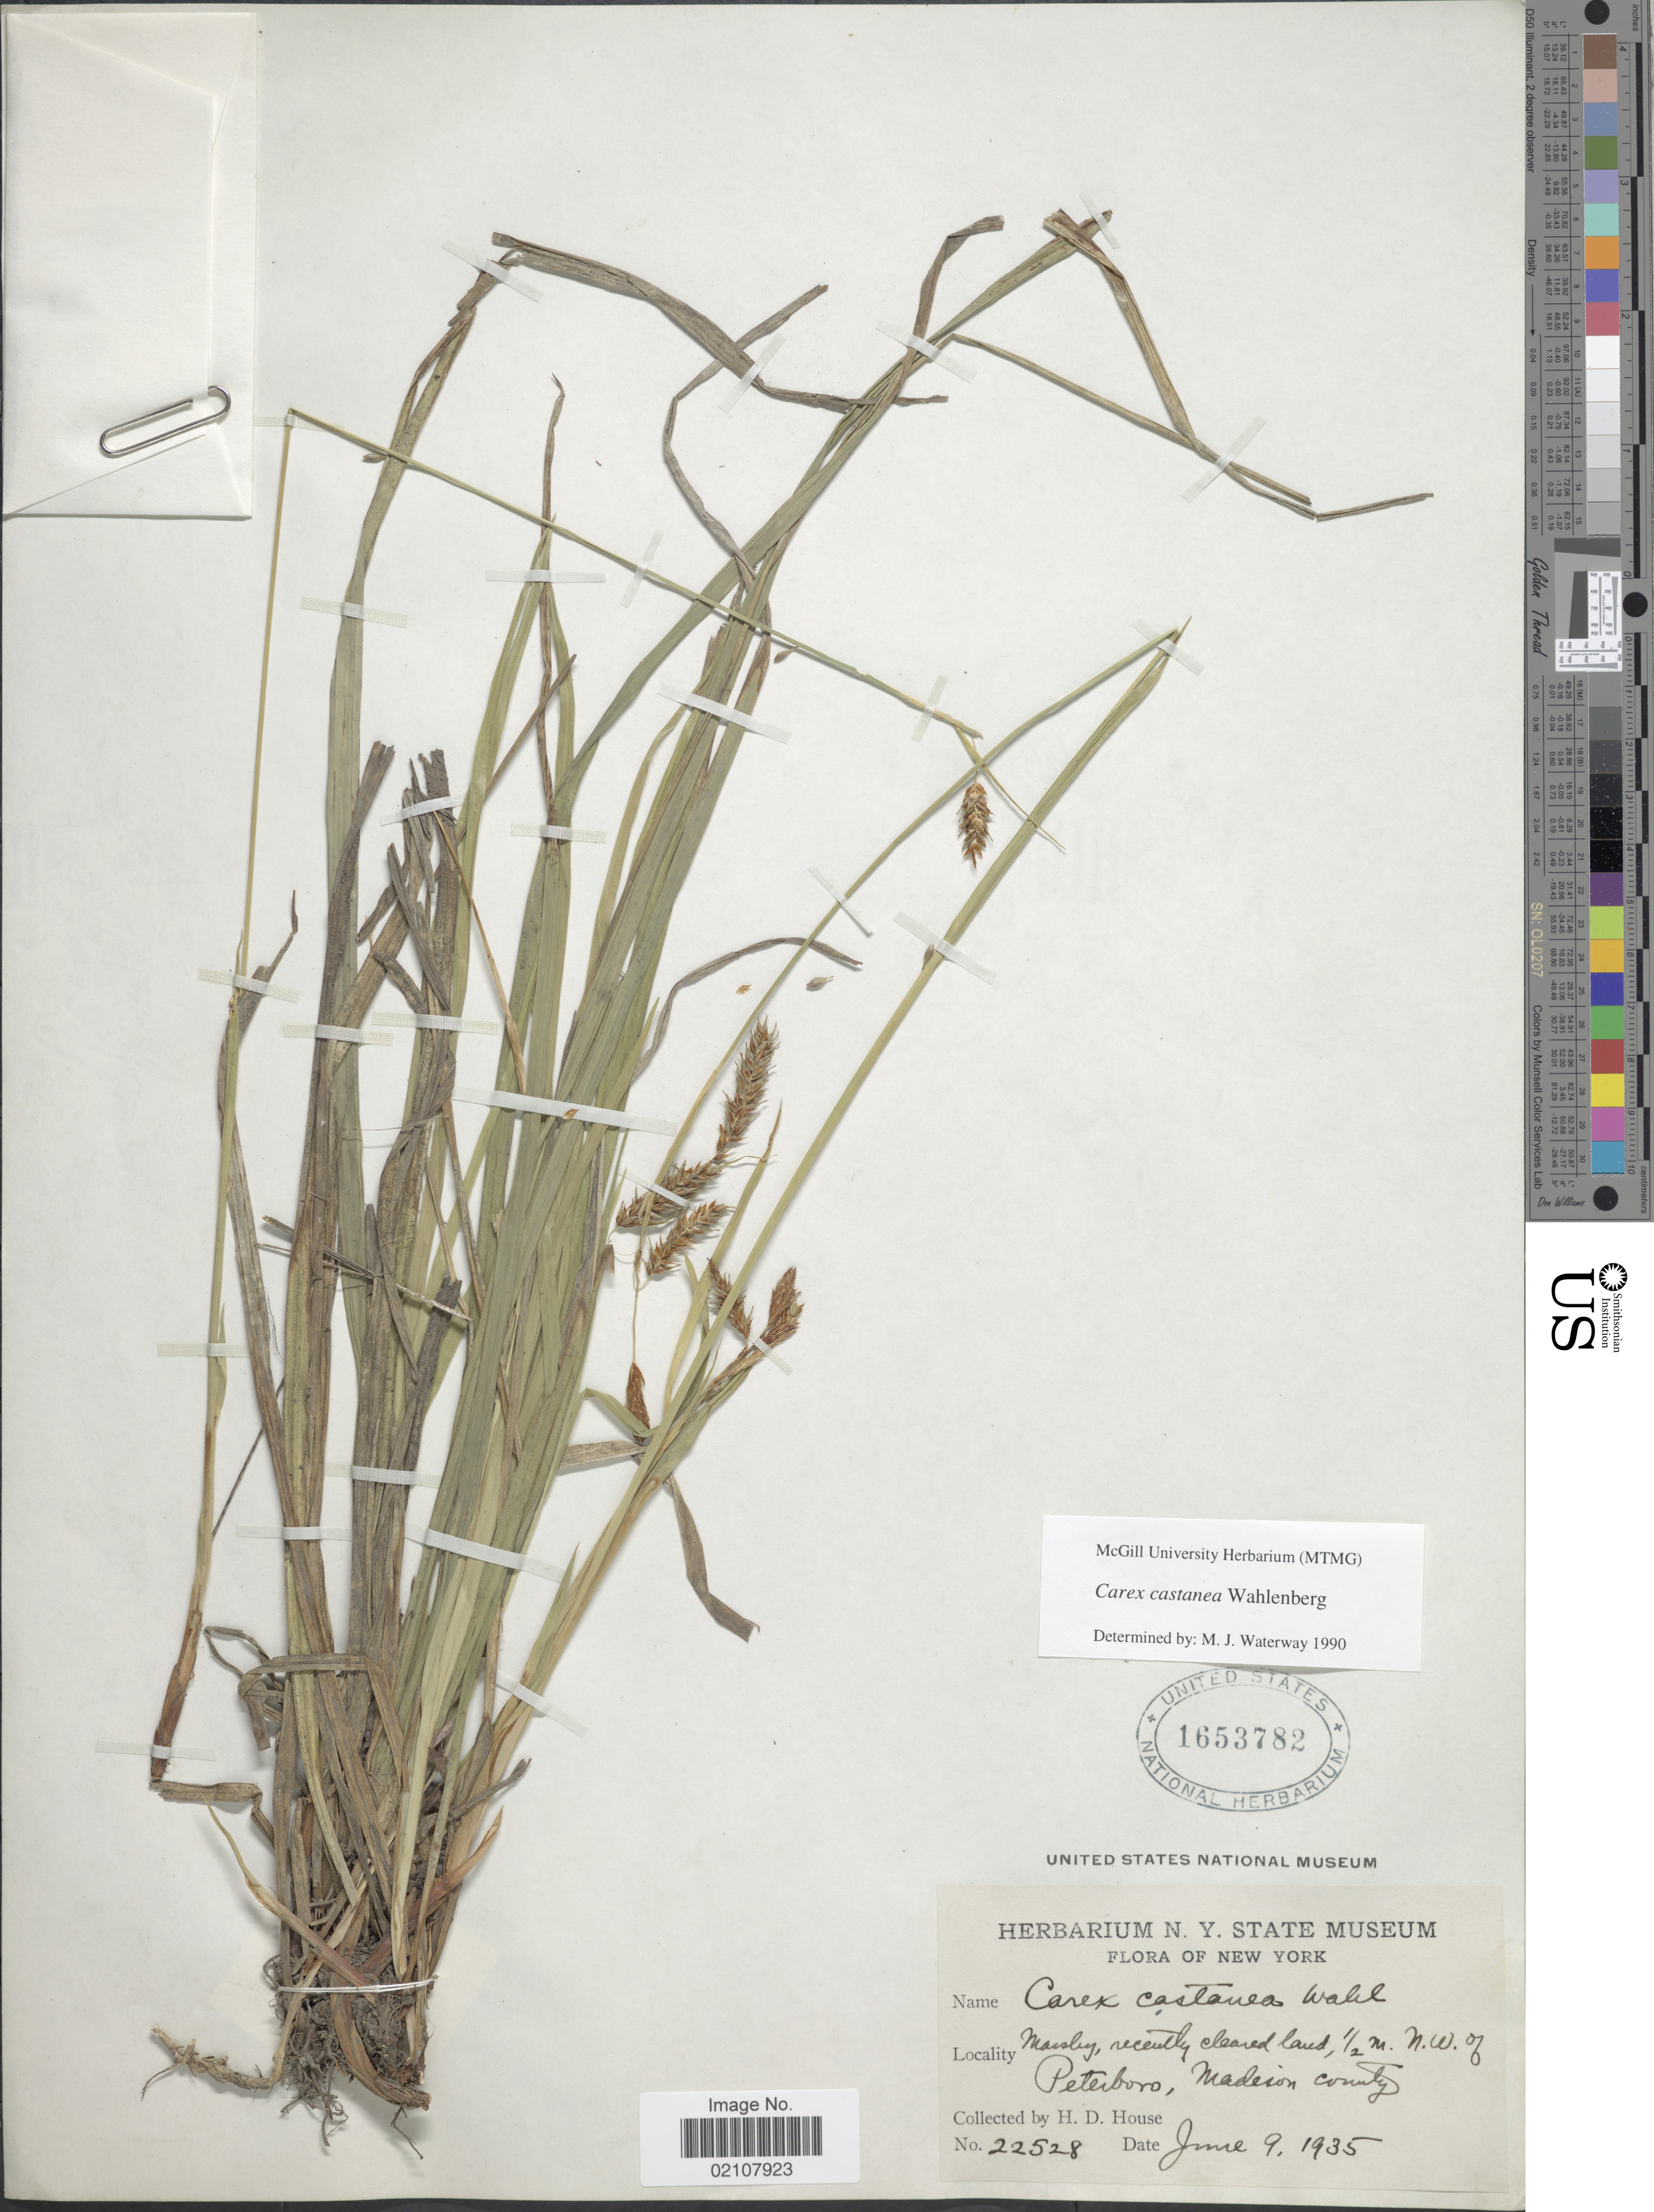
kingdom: Plantae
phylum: Tracheophyta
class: Liliopsida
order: Poales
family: Cyperaceae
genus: Carex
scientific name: Carex castanea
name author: Wahlenb.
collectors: H. D. House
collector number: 22528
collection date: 1935-06-09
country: United States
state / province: New York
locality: Marshy, recently cleared land, ½ m N.W. of Petersboro, Madison county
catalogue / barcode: US 1653782